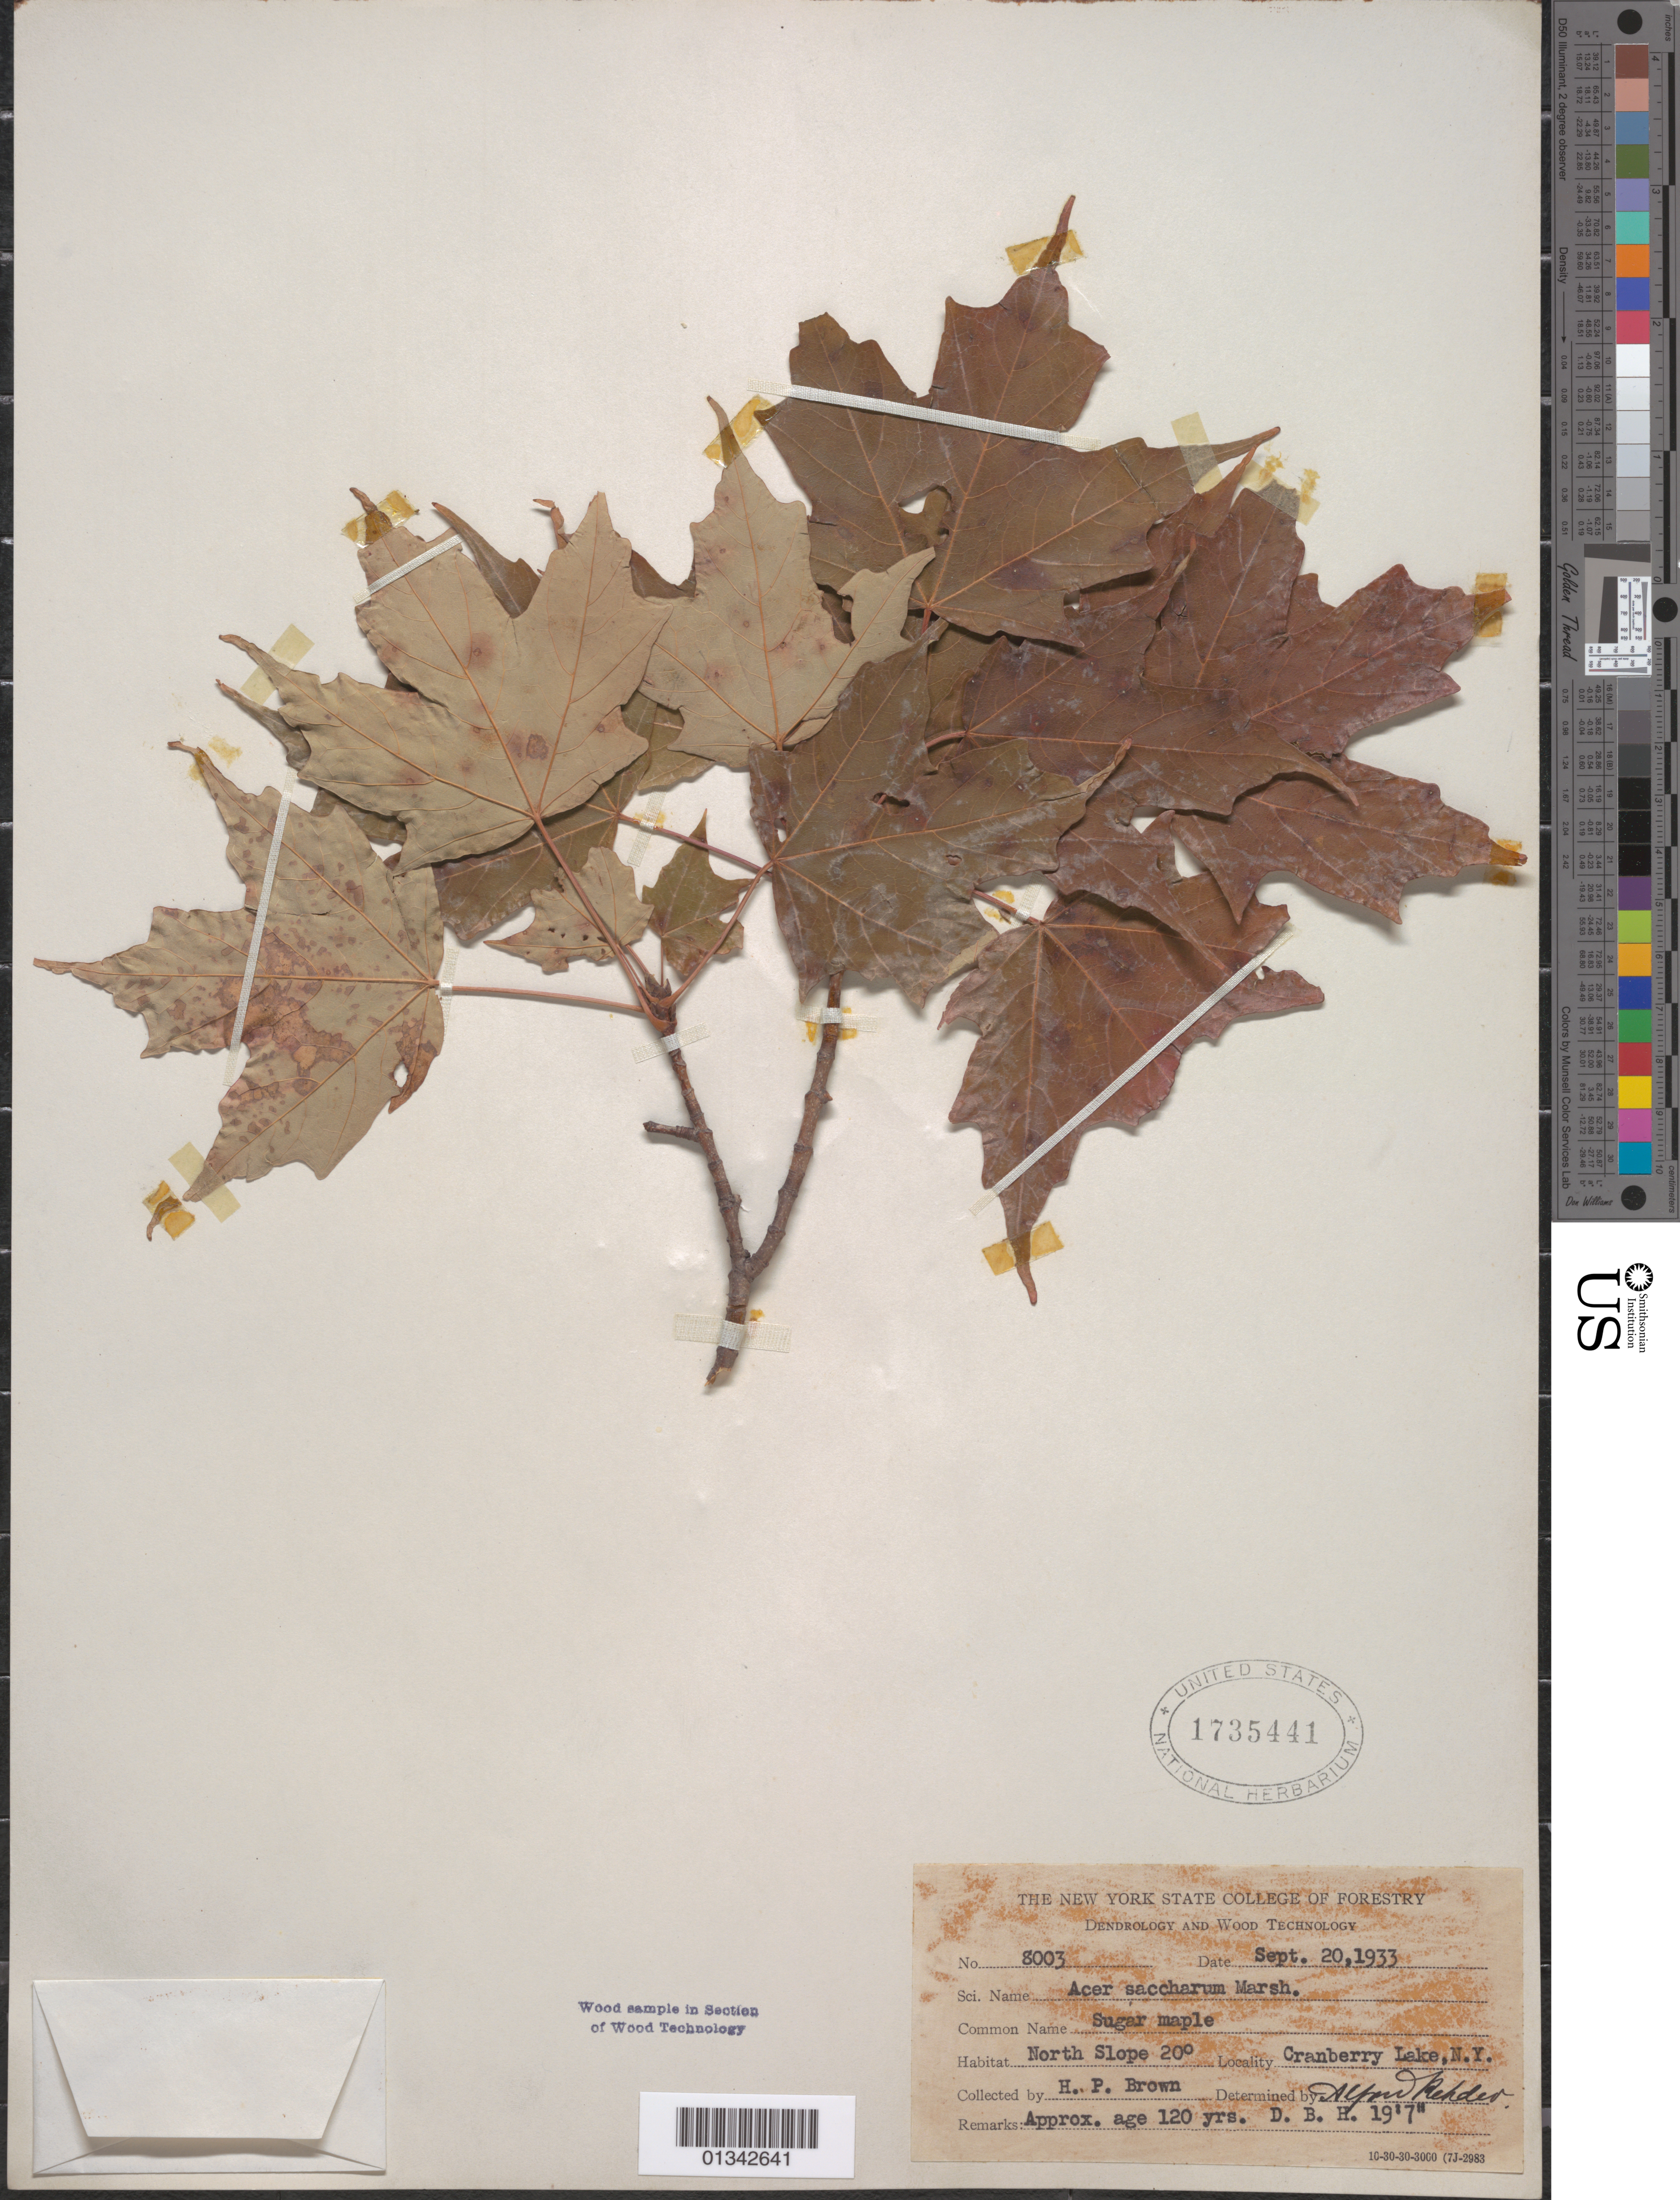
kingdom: Plantae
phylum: Tracheophyta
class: Magnoliopsida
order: Sapindales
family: Sapindaceae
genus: Acer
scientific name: Acer saccharum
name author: Marshall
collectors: H. P. Brown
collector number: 8003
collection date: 1933-09-20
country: United States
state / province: New York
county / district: St. Lawrence County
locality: Cranberry Lake, north slope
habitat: North Slope 20°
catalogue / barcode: US 1735441